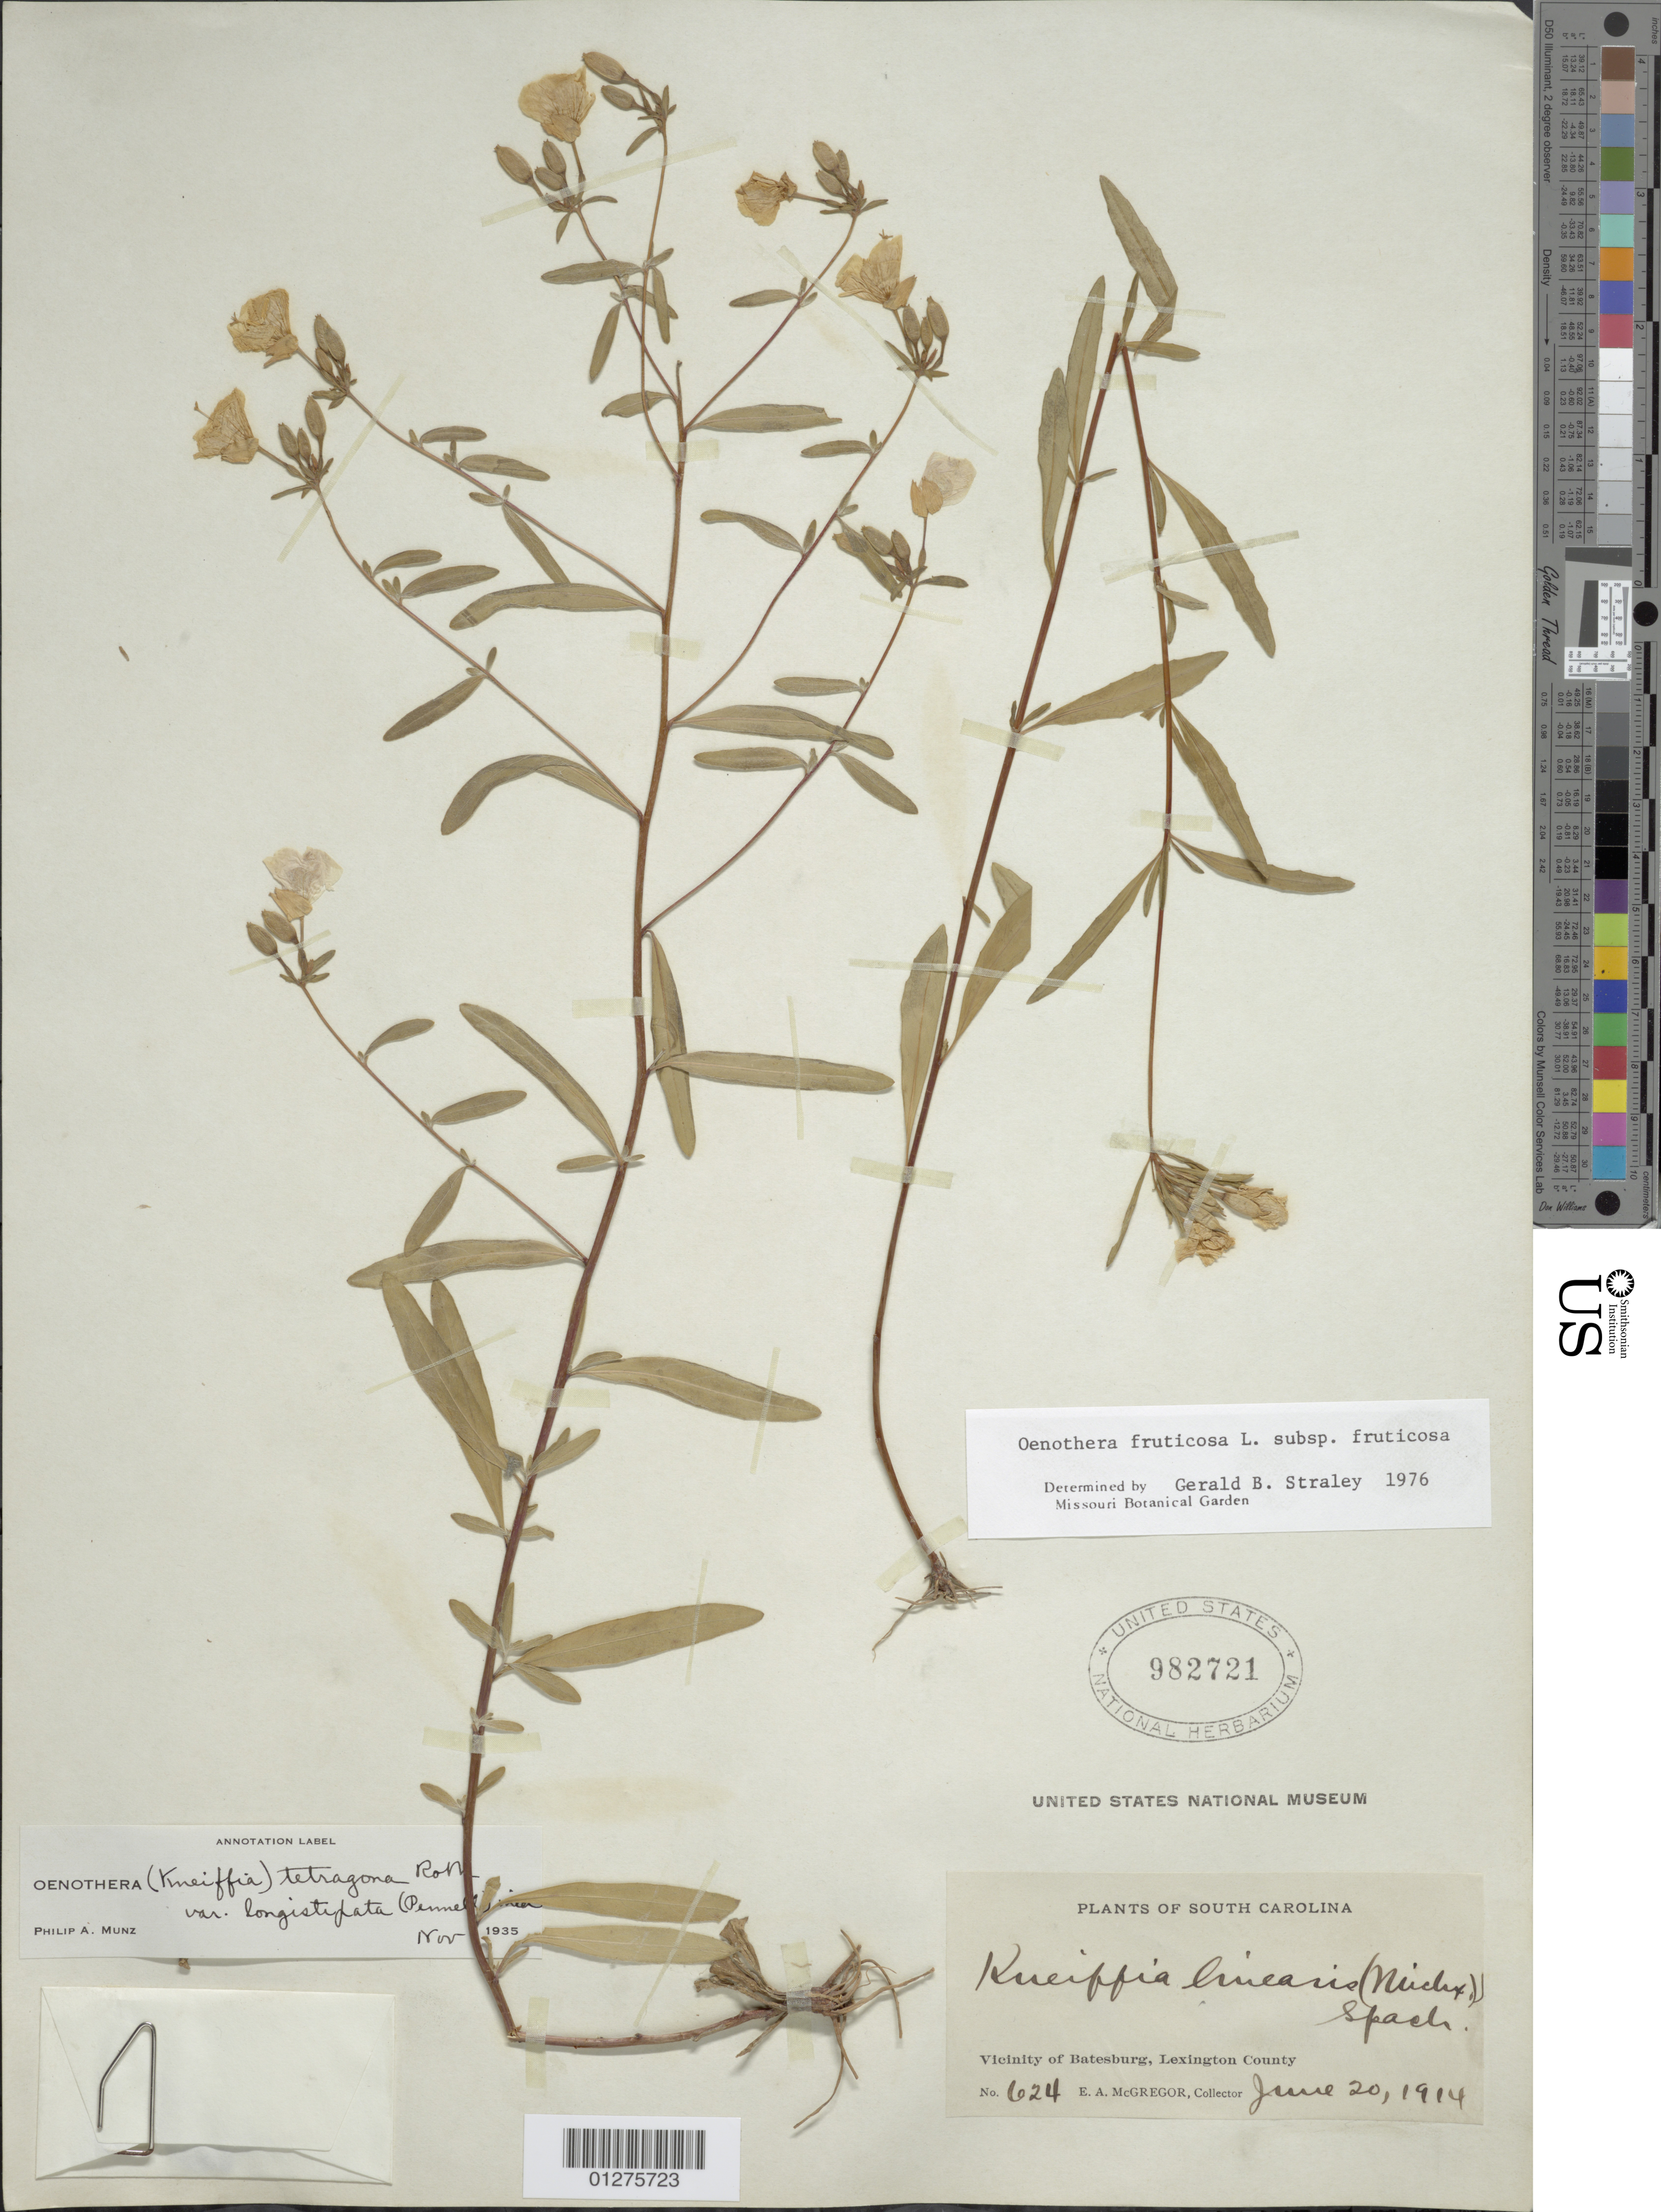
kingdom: Plantae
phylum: Tracheophyta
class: Magnoliopsida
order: Myrtales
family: Onagraceae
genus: Oenothera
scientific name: Oenothera fruticosa subsp. fruticosa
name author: L.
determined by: Straley, G. B.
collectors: E. A. McGregor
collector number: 624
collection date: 1914-06-20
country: United States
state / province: South Carolina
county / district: Lexington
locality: Vicinity of Batesburg.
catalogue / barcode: US 982721